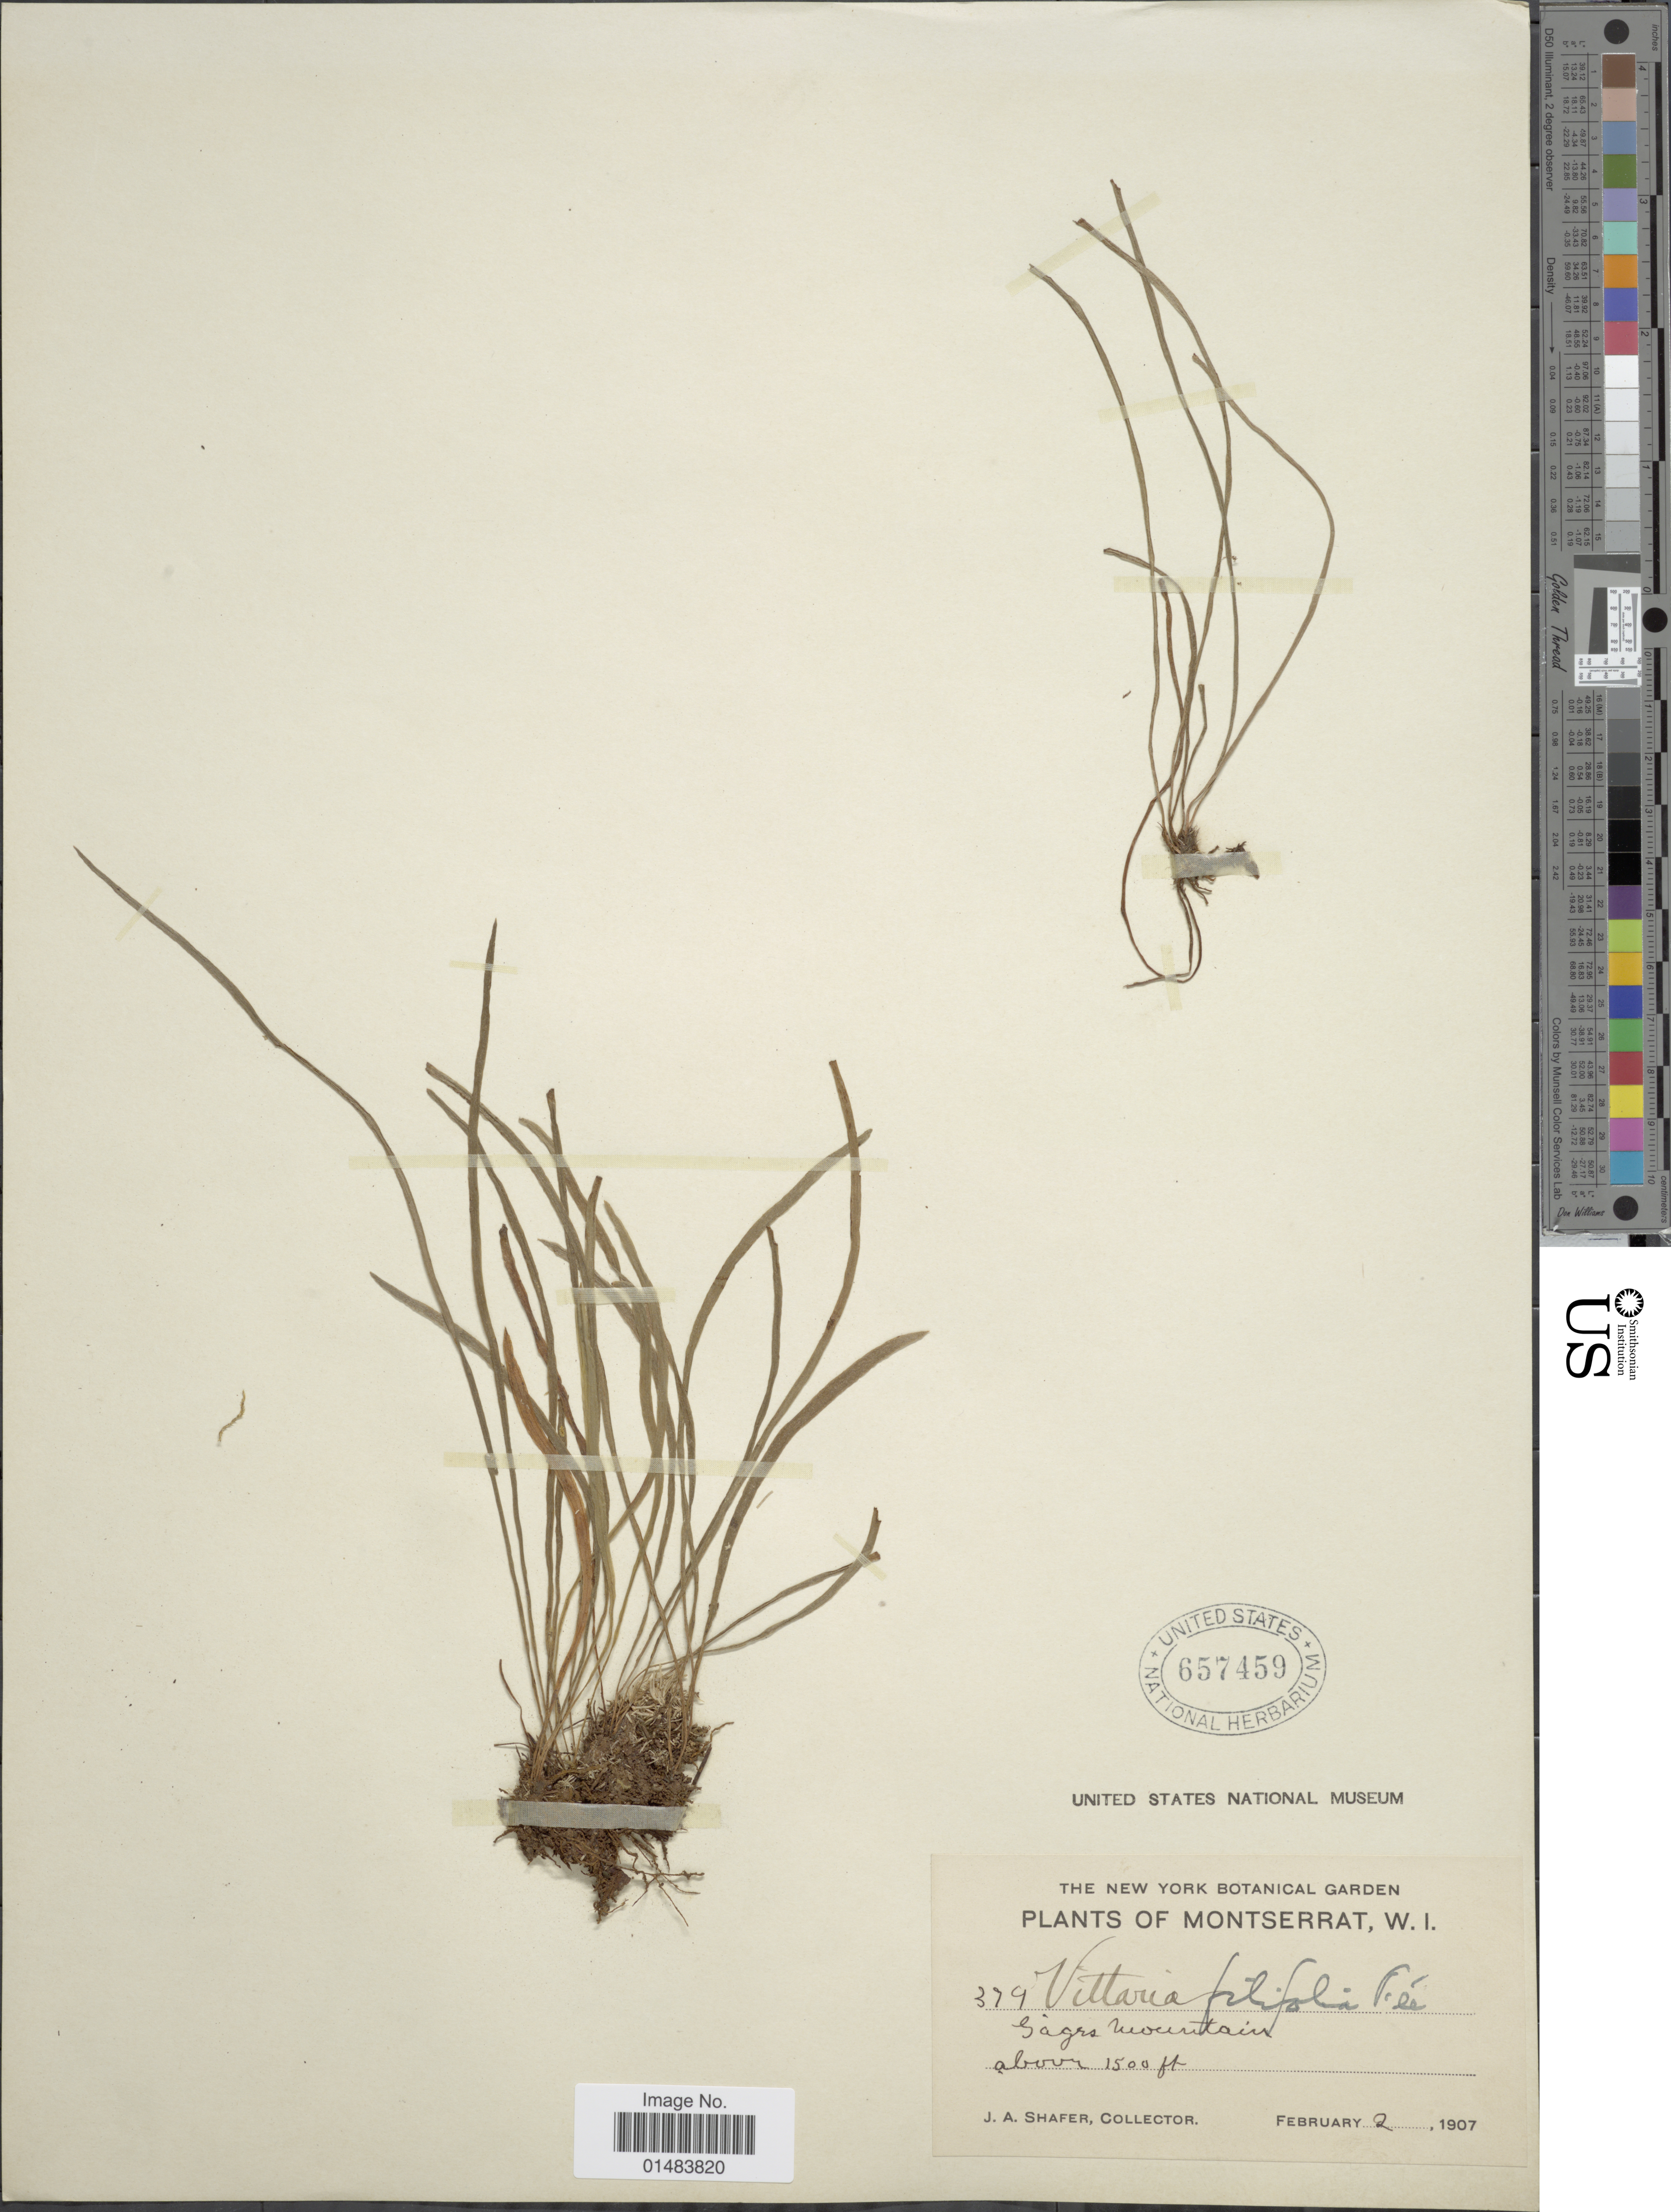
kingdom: Plantae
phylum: Tracheophyta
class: Polypodiopsida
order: Polypodiales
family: Pteridaceae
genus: Vittaria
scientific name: Vittaria graminifolia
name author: Kaulf.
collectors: J. A. Shafer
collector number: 374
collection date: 1907-02-02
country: Montserrat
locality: Gages Mountain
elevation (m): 457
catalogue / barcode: US 657459